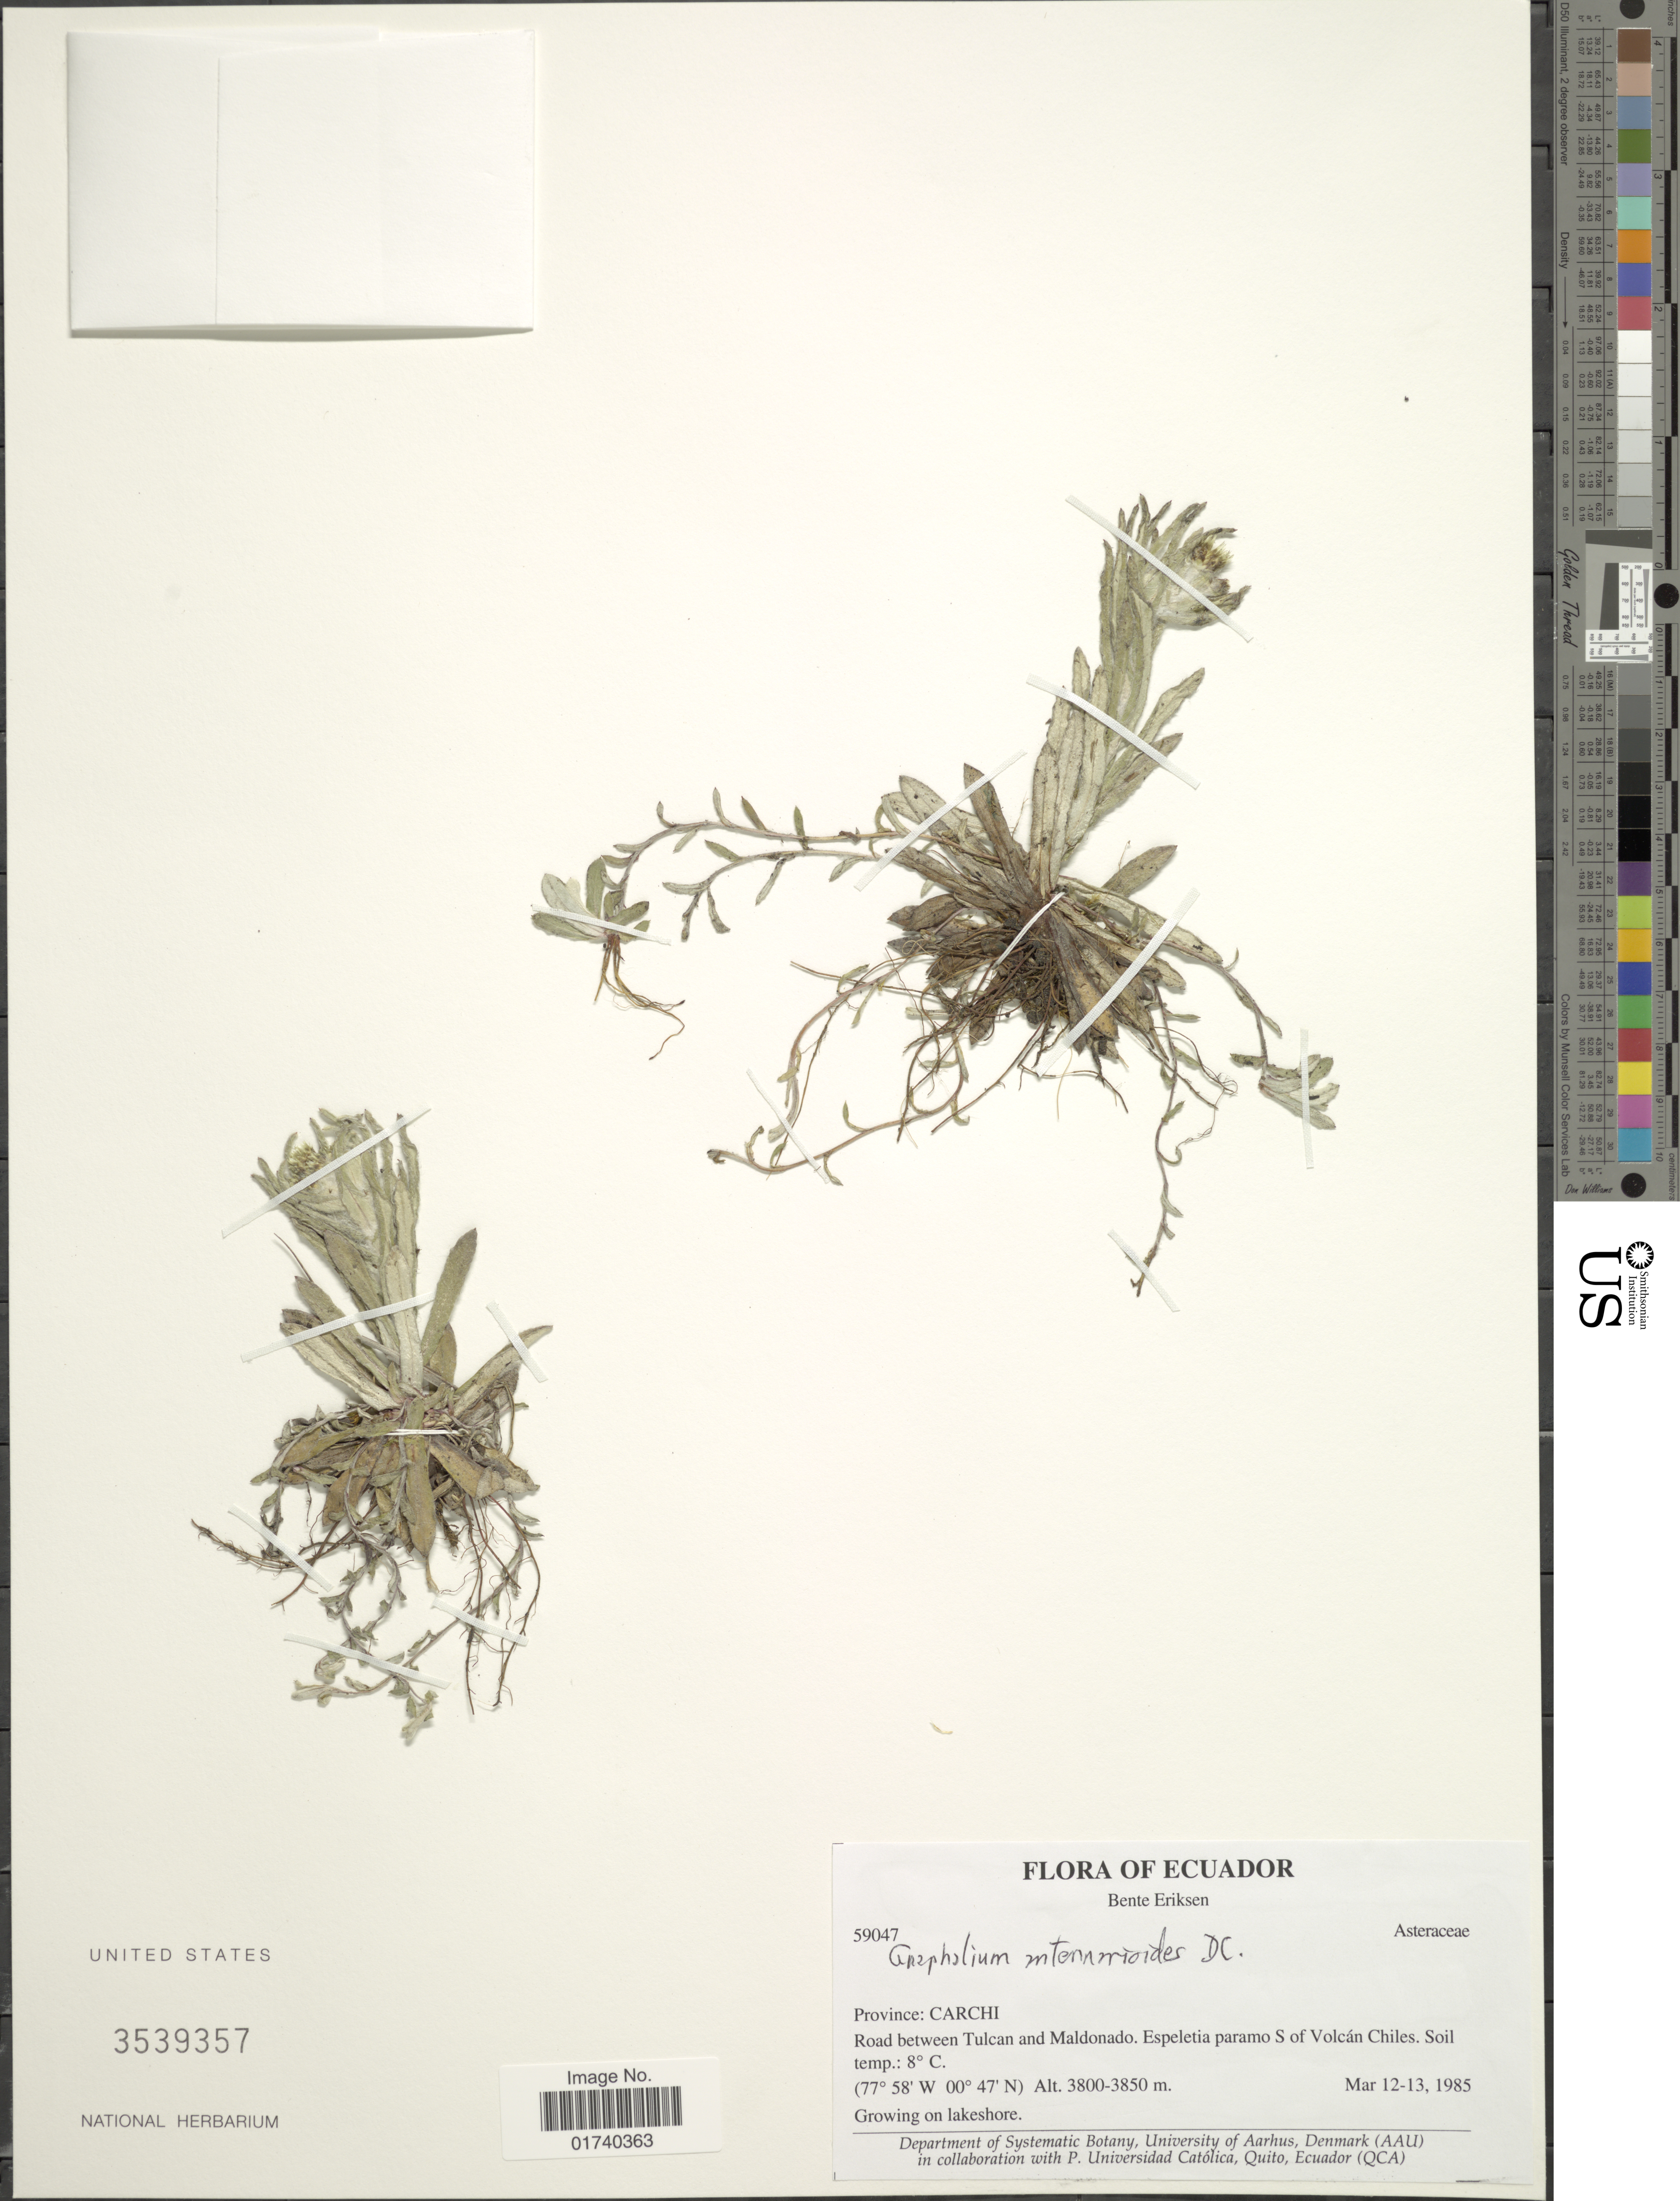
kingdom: Plantae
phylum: Tracheophyta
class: Magnoliopsida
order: Asterales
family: Asteraceae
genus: Chryselium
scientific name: Chryselium gnaphalioides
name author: (Kunth) Urtubey & S.E. Freire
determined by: Nesom, Guy L.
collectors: B. Eriksen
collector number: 59047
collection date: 1985-03-12/1985-03-13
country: Ecuador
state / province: Carchi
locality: Province: Carchi, Road between Tulcan and Maldonado, Espeletia paramo S of Volcan Chiles.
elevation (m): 3800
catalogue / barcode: US 3539357